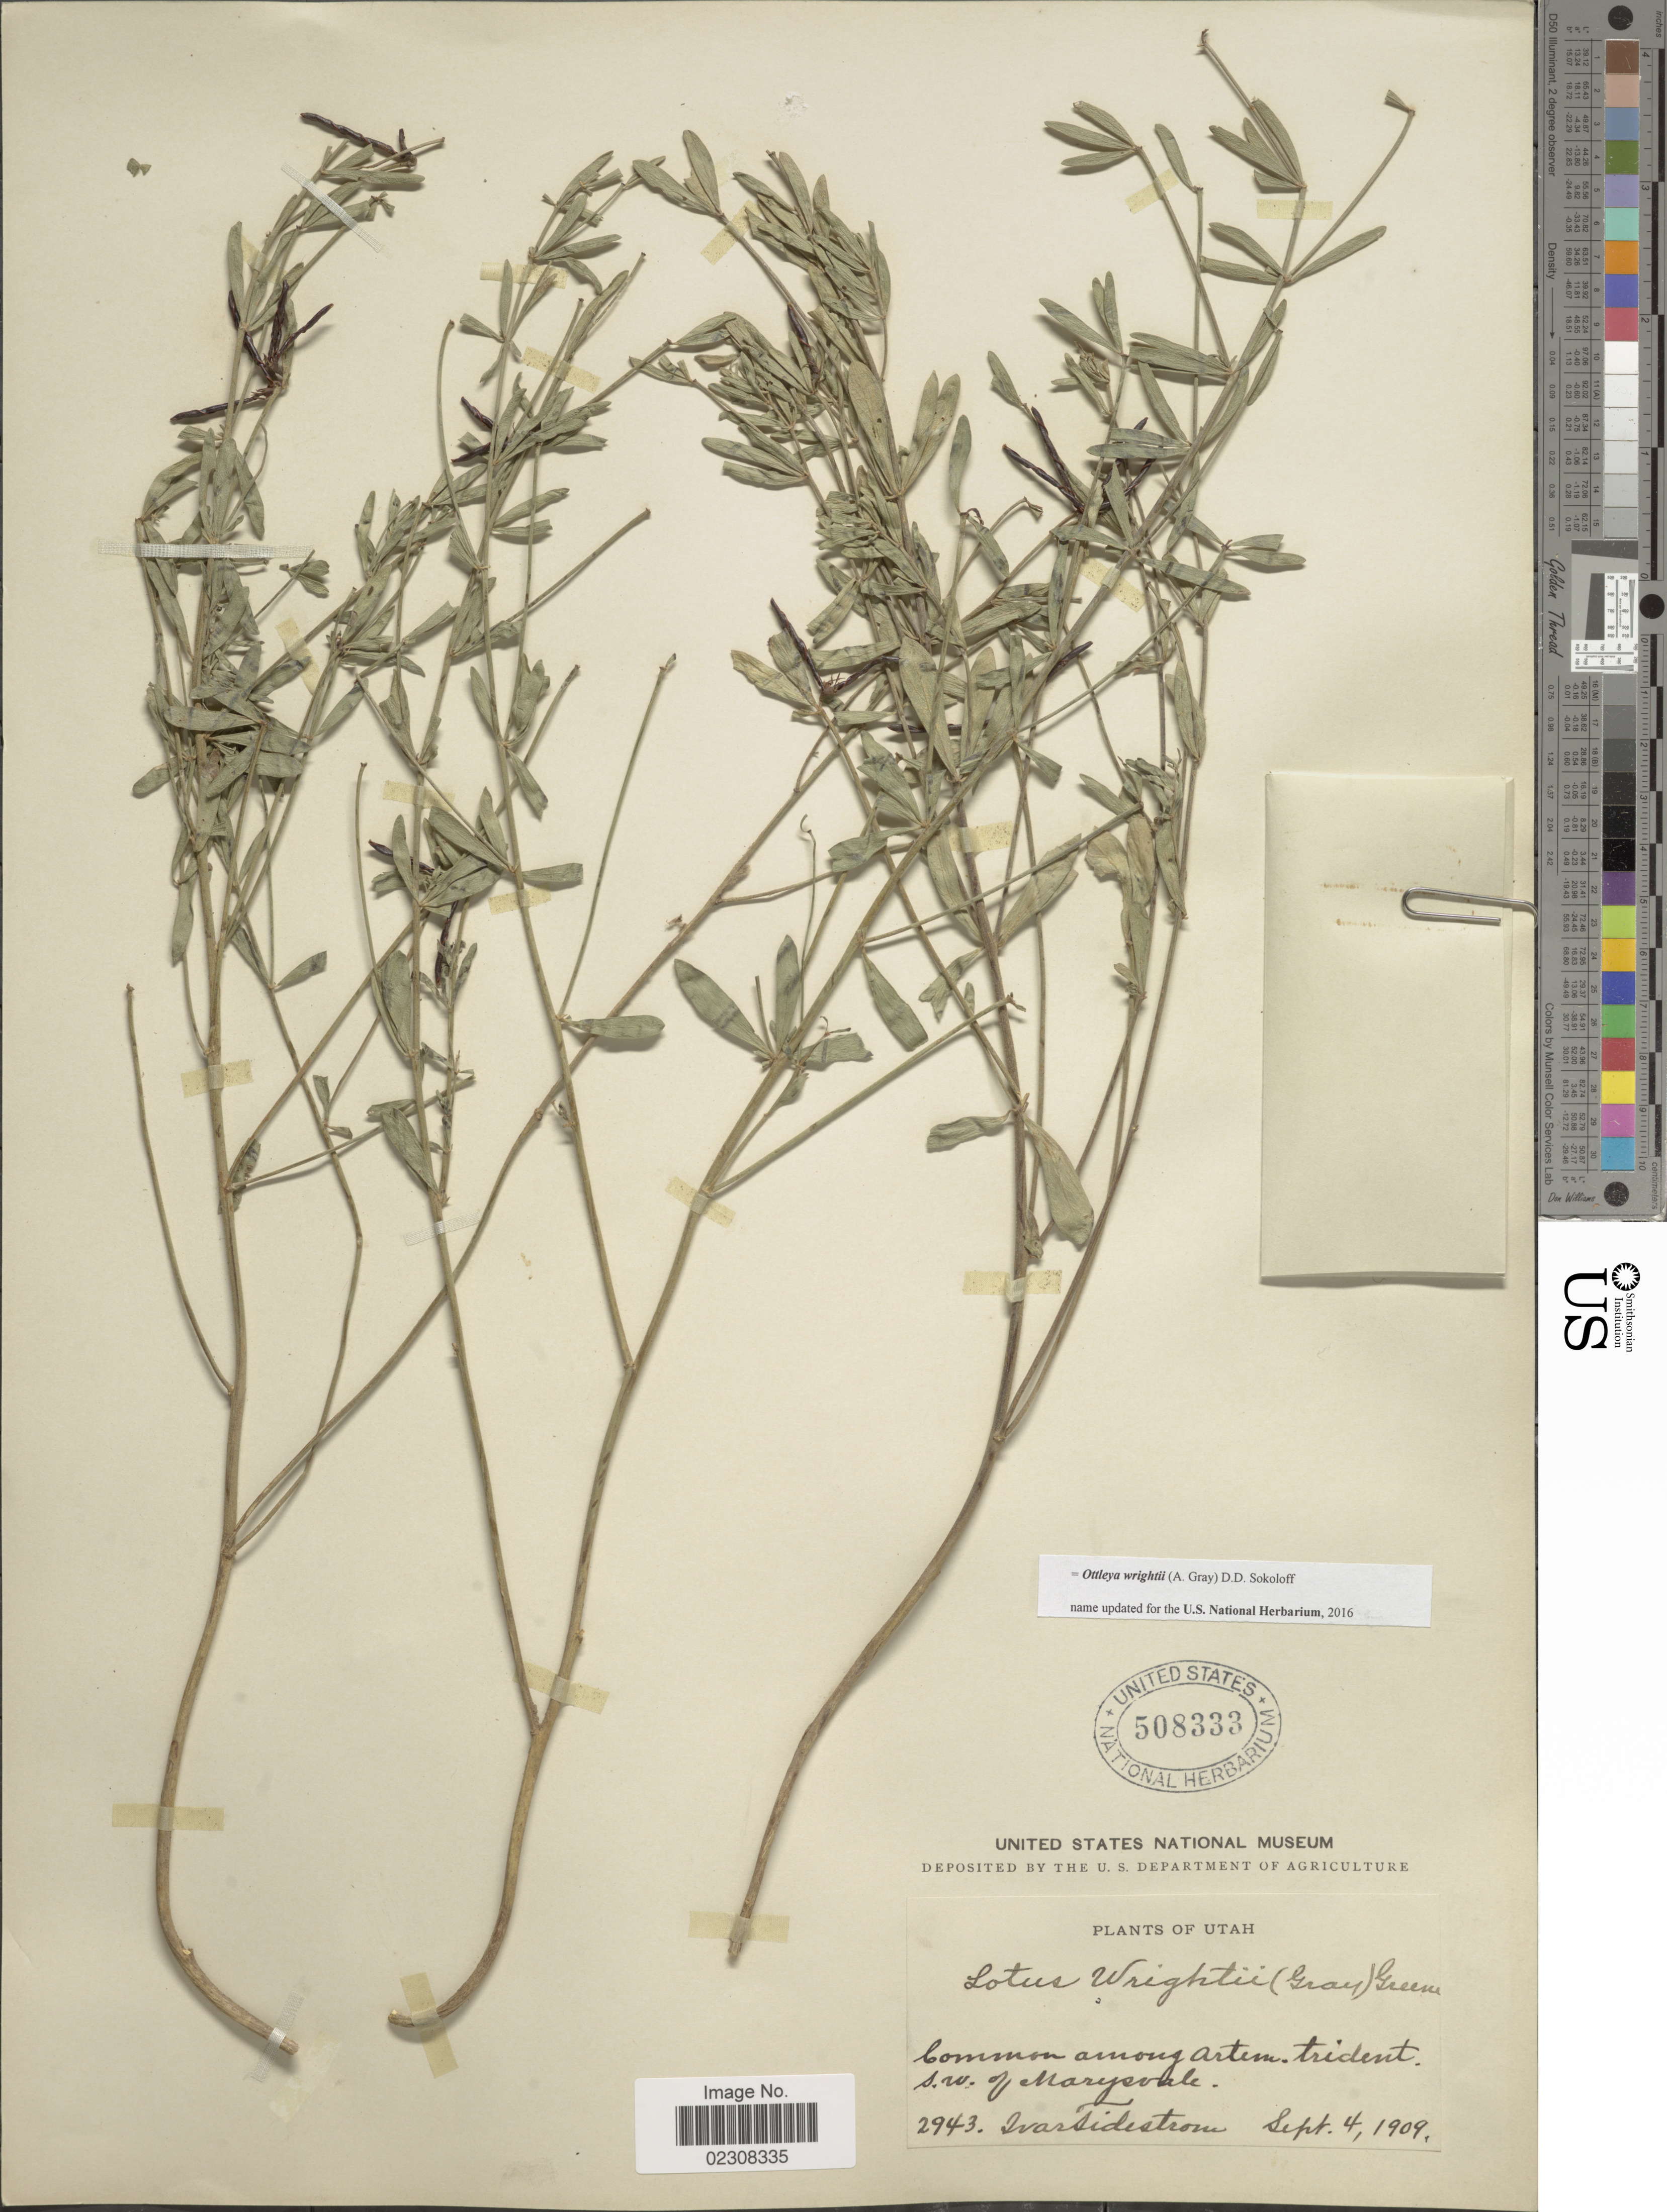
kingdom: Plantae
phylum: Tracheophyta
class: Magnoliopsida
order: Fabales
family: Fabaceae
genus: Ottleya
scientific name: Ottleya wrightii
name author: (A. Gray) D.D. Sokoloff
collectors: I. F. Tidestrom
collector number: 2943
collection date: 1909-09-04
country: United States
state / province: Utah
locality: Common among Artem, trident s.w. of Marysvale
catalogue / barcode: US 508333